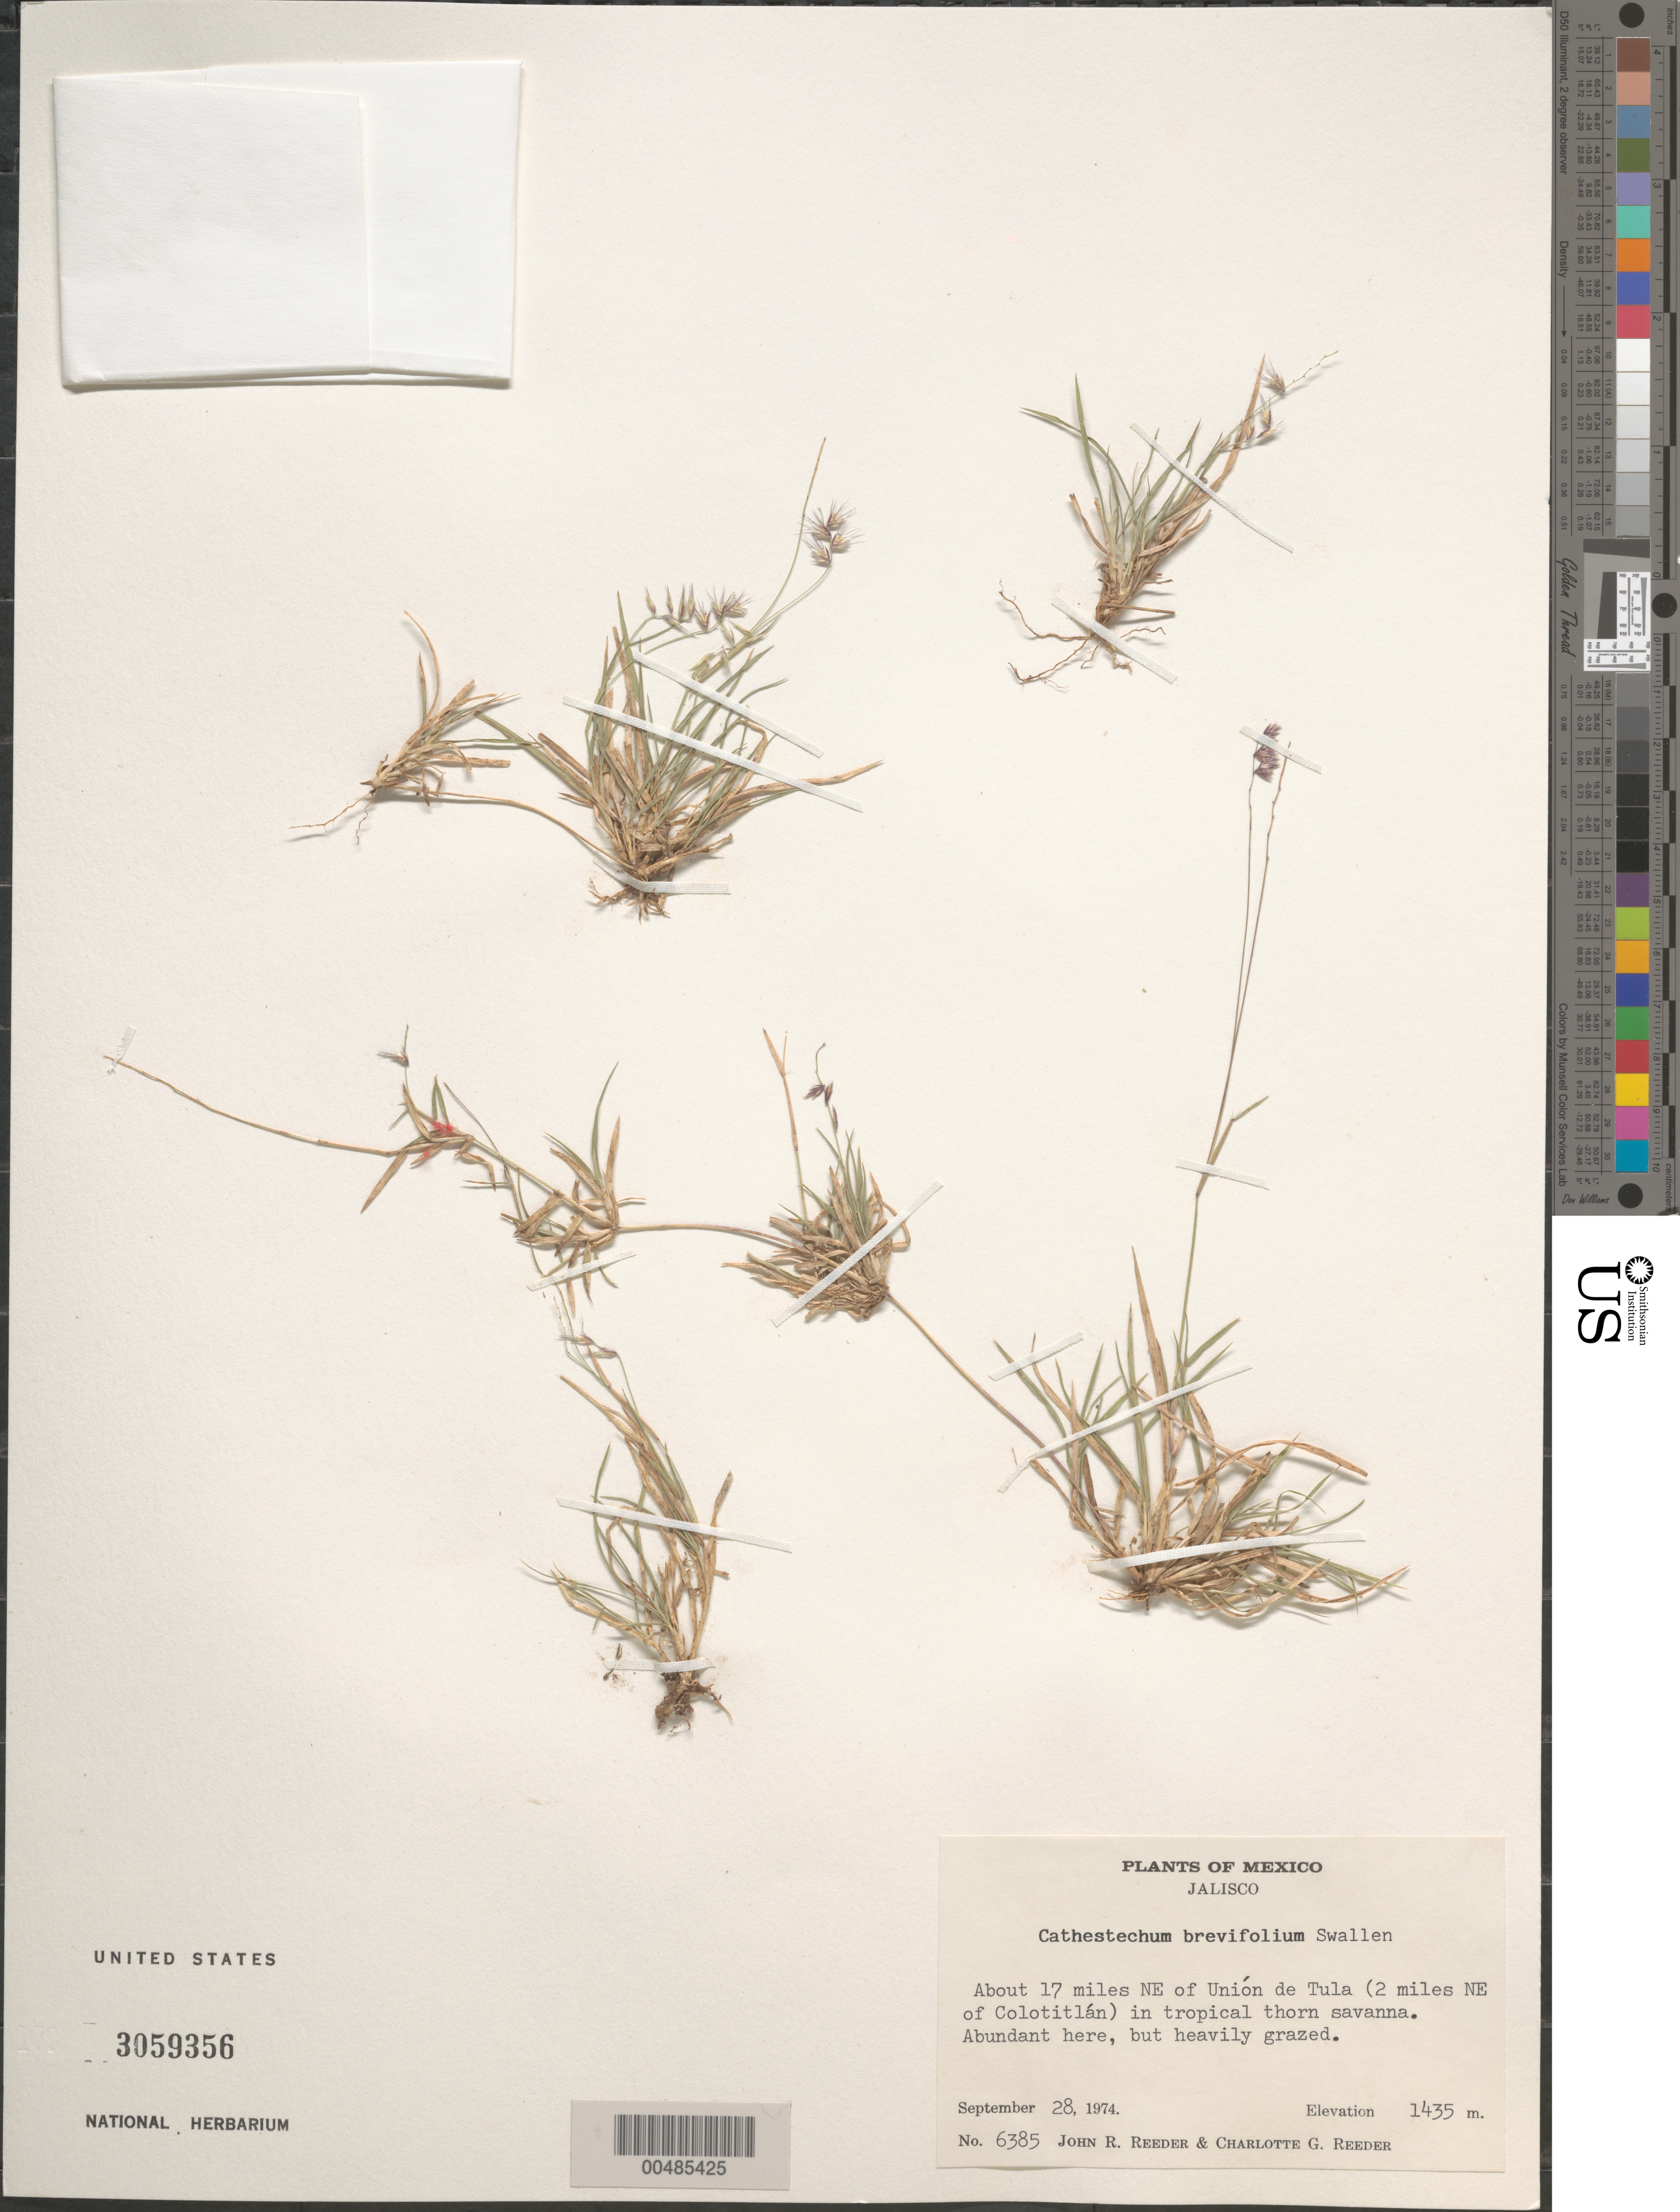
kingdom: Plantae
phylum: Tracheophyta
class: Liliopsida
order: Poales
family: Poaceae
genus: Cathestecum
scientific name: Cathestecum brevifolium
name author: Swallen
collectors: J. R. Reeder & C. G. Reeder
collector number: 6385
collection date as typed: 28 Sep 1974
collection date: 1974-09-28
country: Mexico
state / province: Jalisco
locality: About 17 mi NE of Unión de Tula (2 mi NE of Colotitlán)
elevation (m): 1435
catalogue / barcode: US 3059356